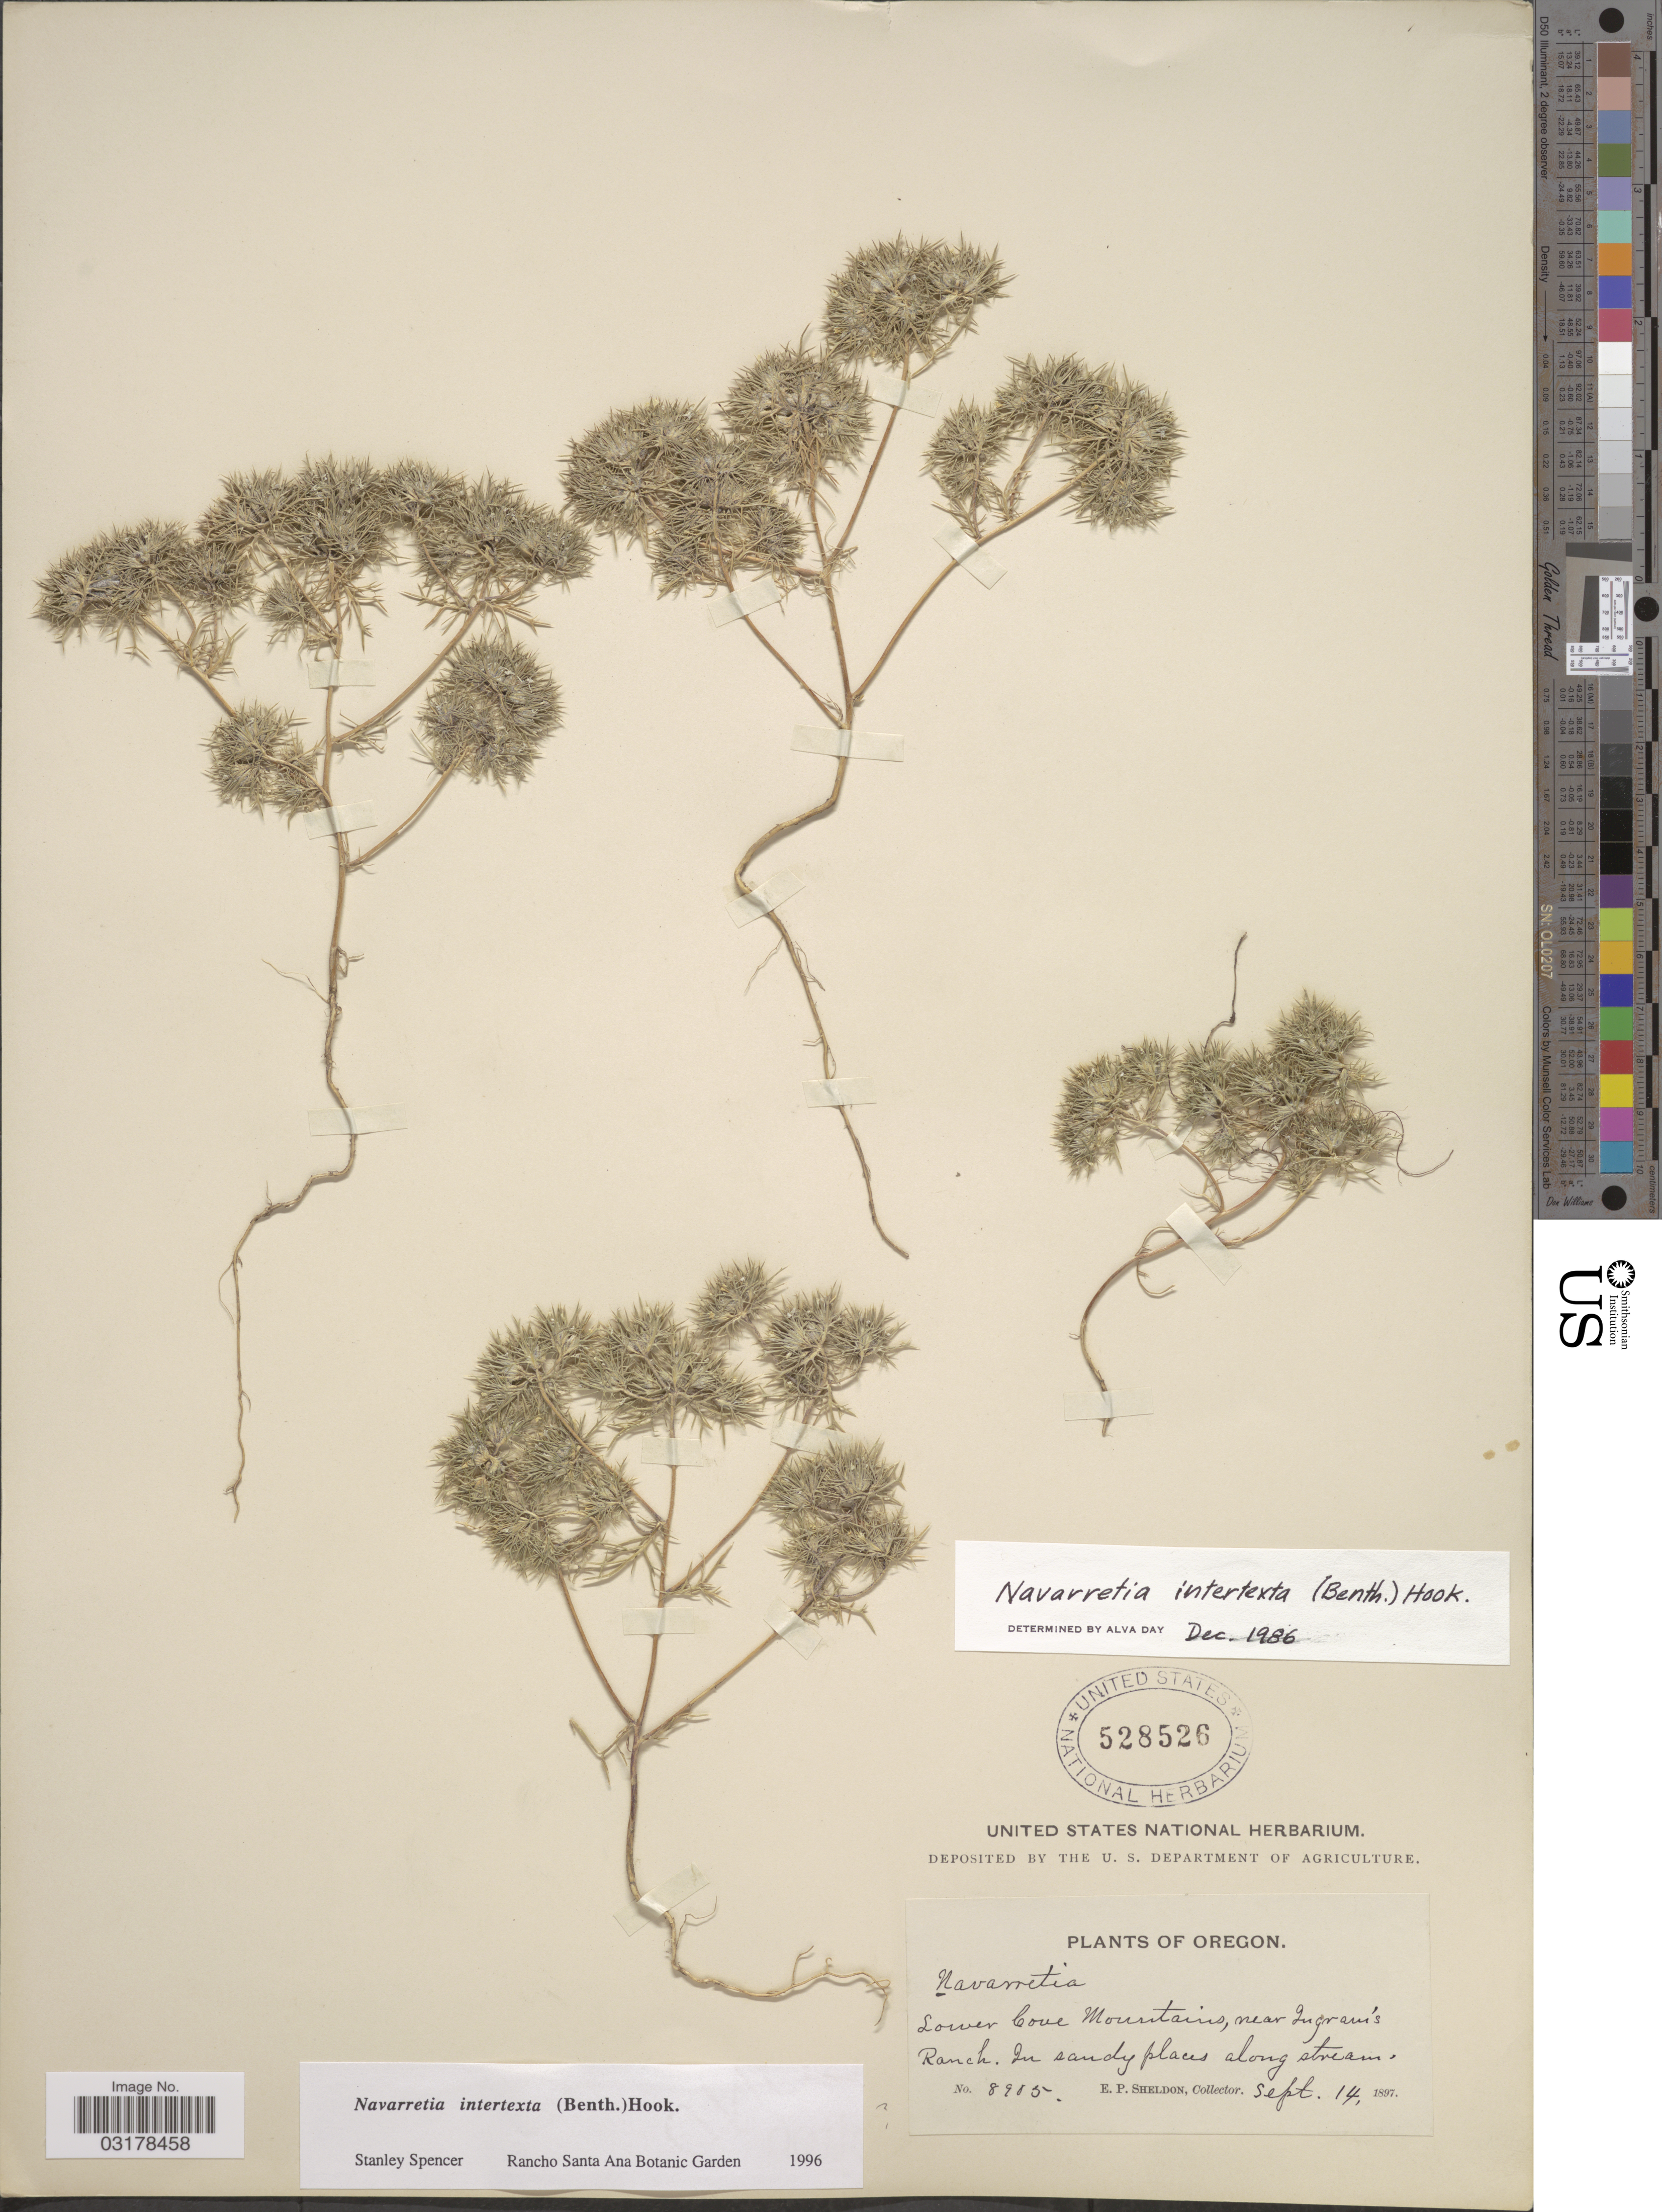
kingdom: Plantae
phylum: Tracheophyta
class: Magnoliopsida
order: Ericales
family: Polemoniaceae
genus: Navarretia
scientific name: Navarretia intertexta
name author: (Benth.) Hook.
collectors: E. P. Sheldon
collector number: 8905*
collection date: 1897-09-14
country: United States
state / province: Oregon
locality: Lower Cove Mountains, near Ingram's Ranch.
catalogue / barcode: US 528526